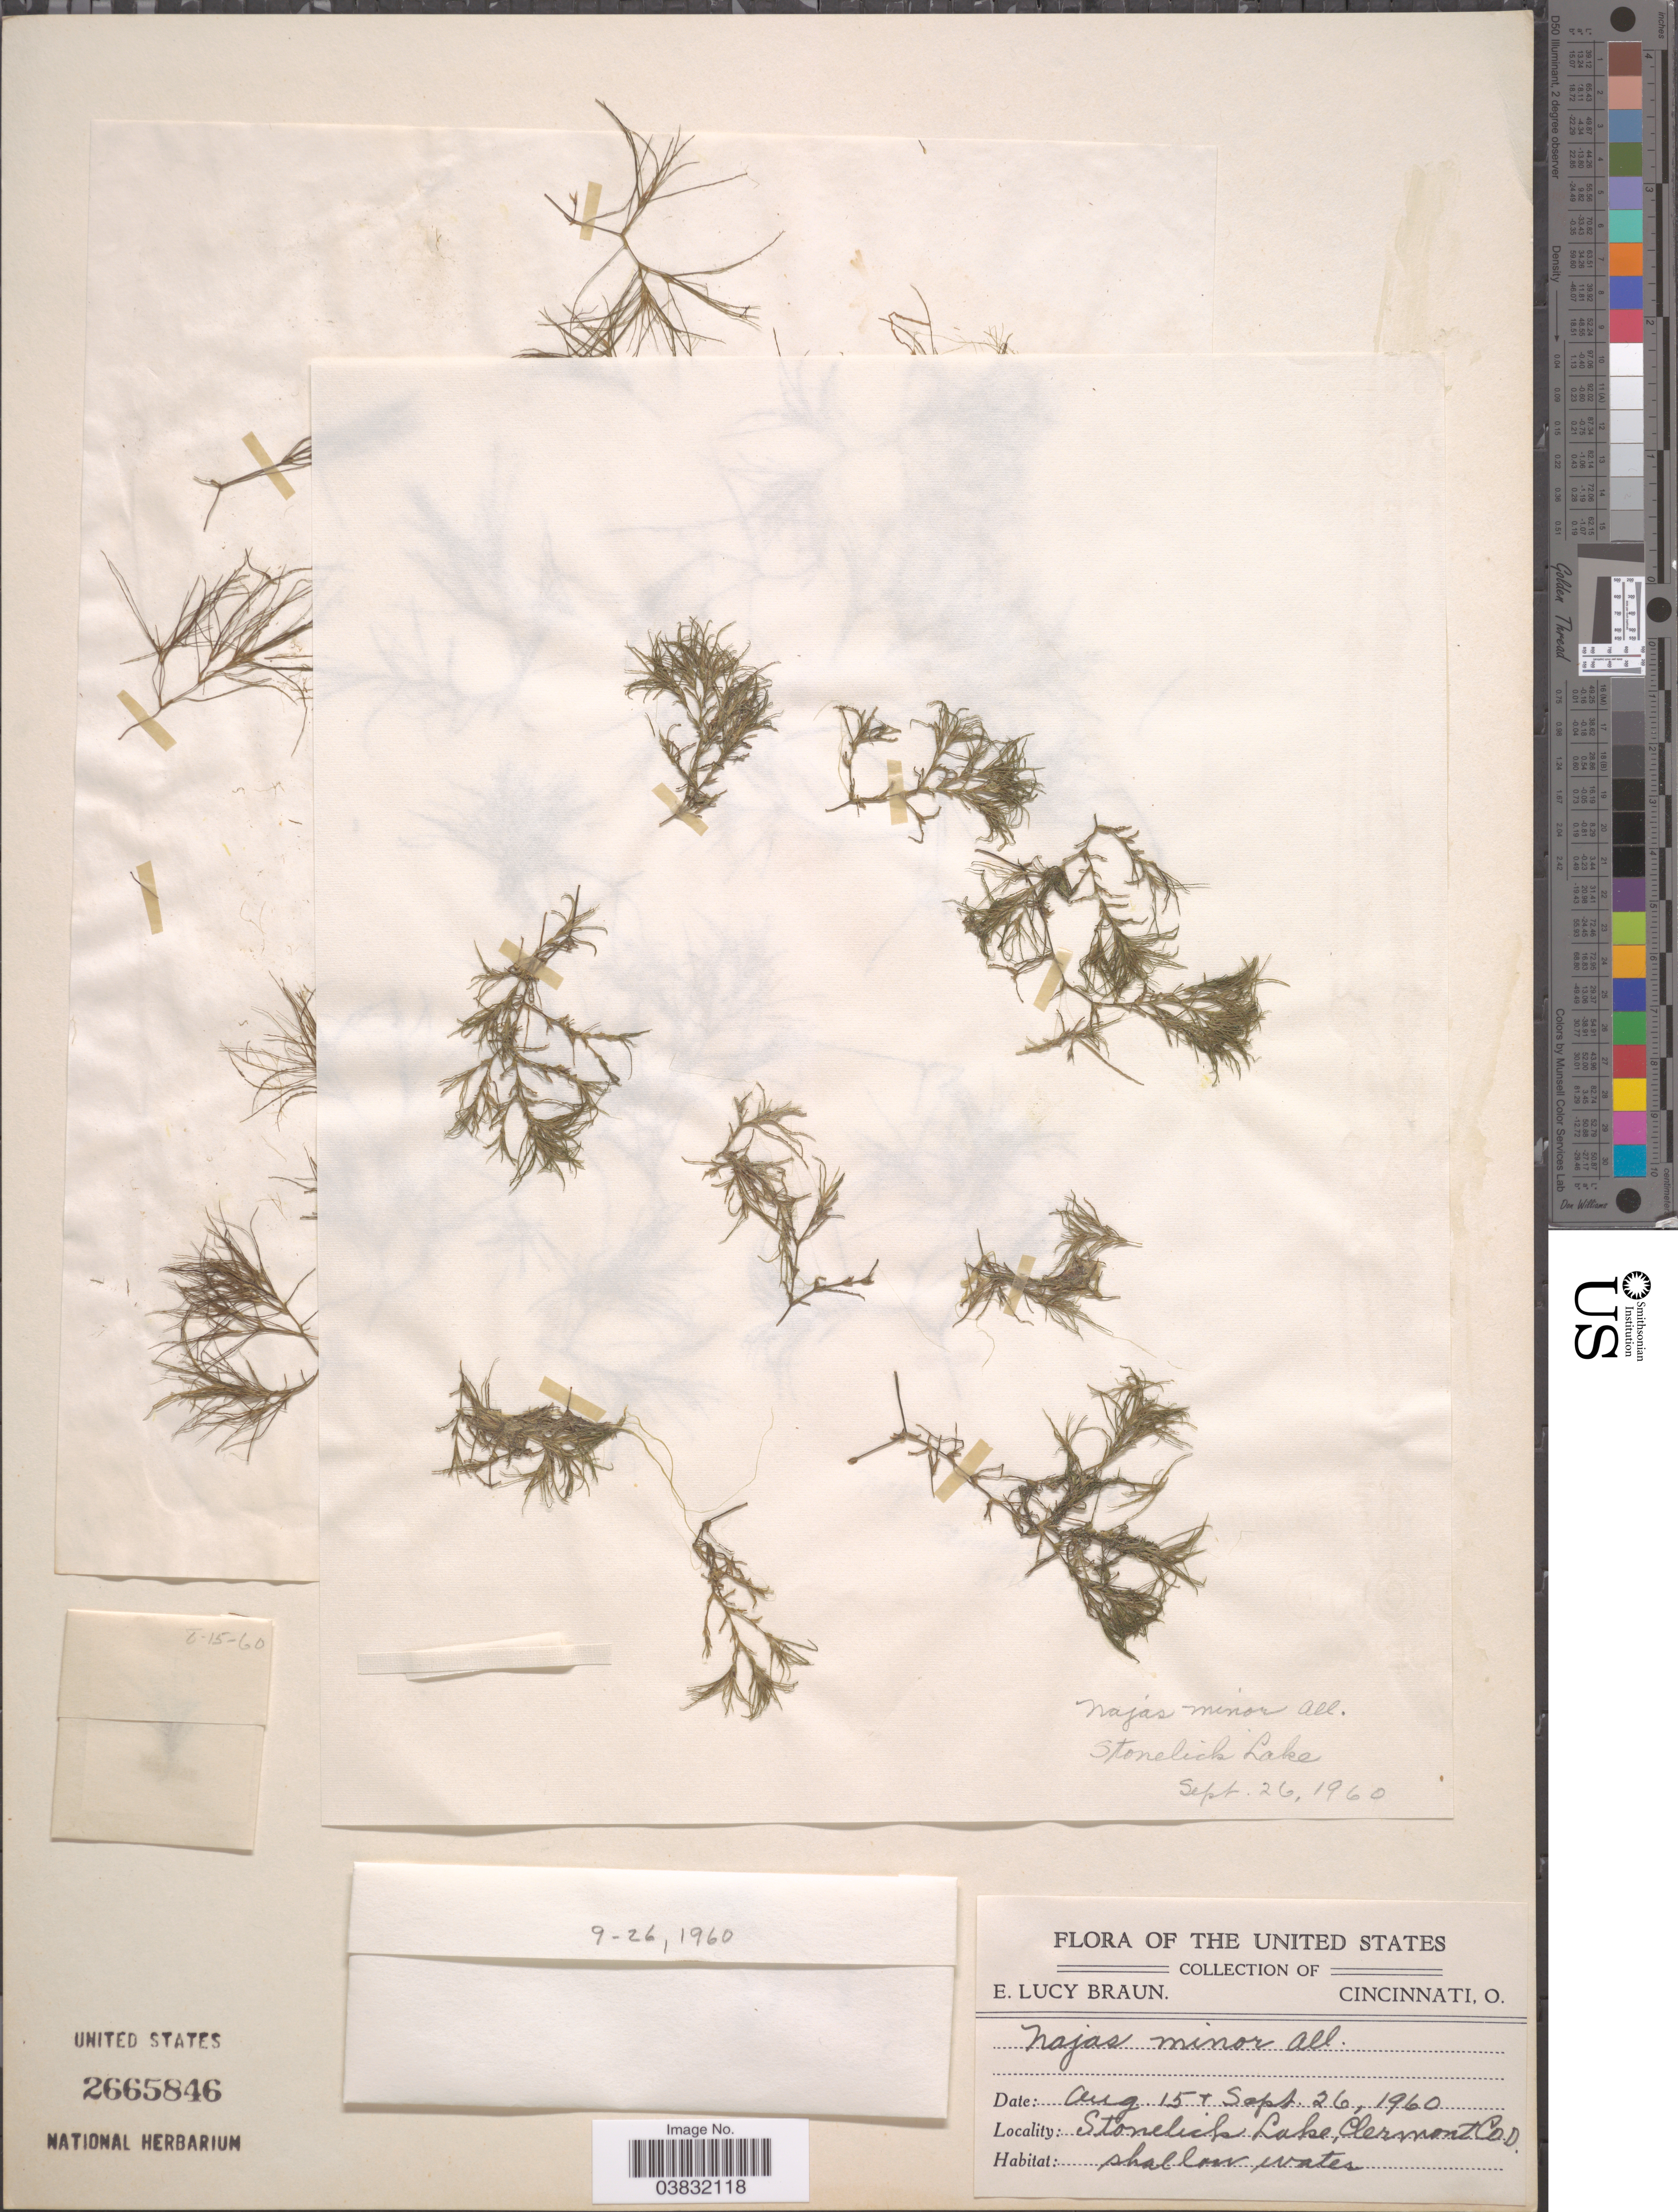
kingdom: Plantae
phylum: Tracheophyta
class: Liliopsida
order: Alismatales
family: Hydrocharitaceae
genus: Najas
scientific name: Najas minor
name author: All.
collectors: E. L. Braun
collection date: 1960-08-15/1960-09-26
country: United States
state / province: Ohio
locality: Stonelick Lake, Clermont Co.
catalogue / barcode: US 2665846